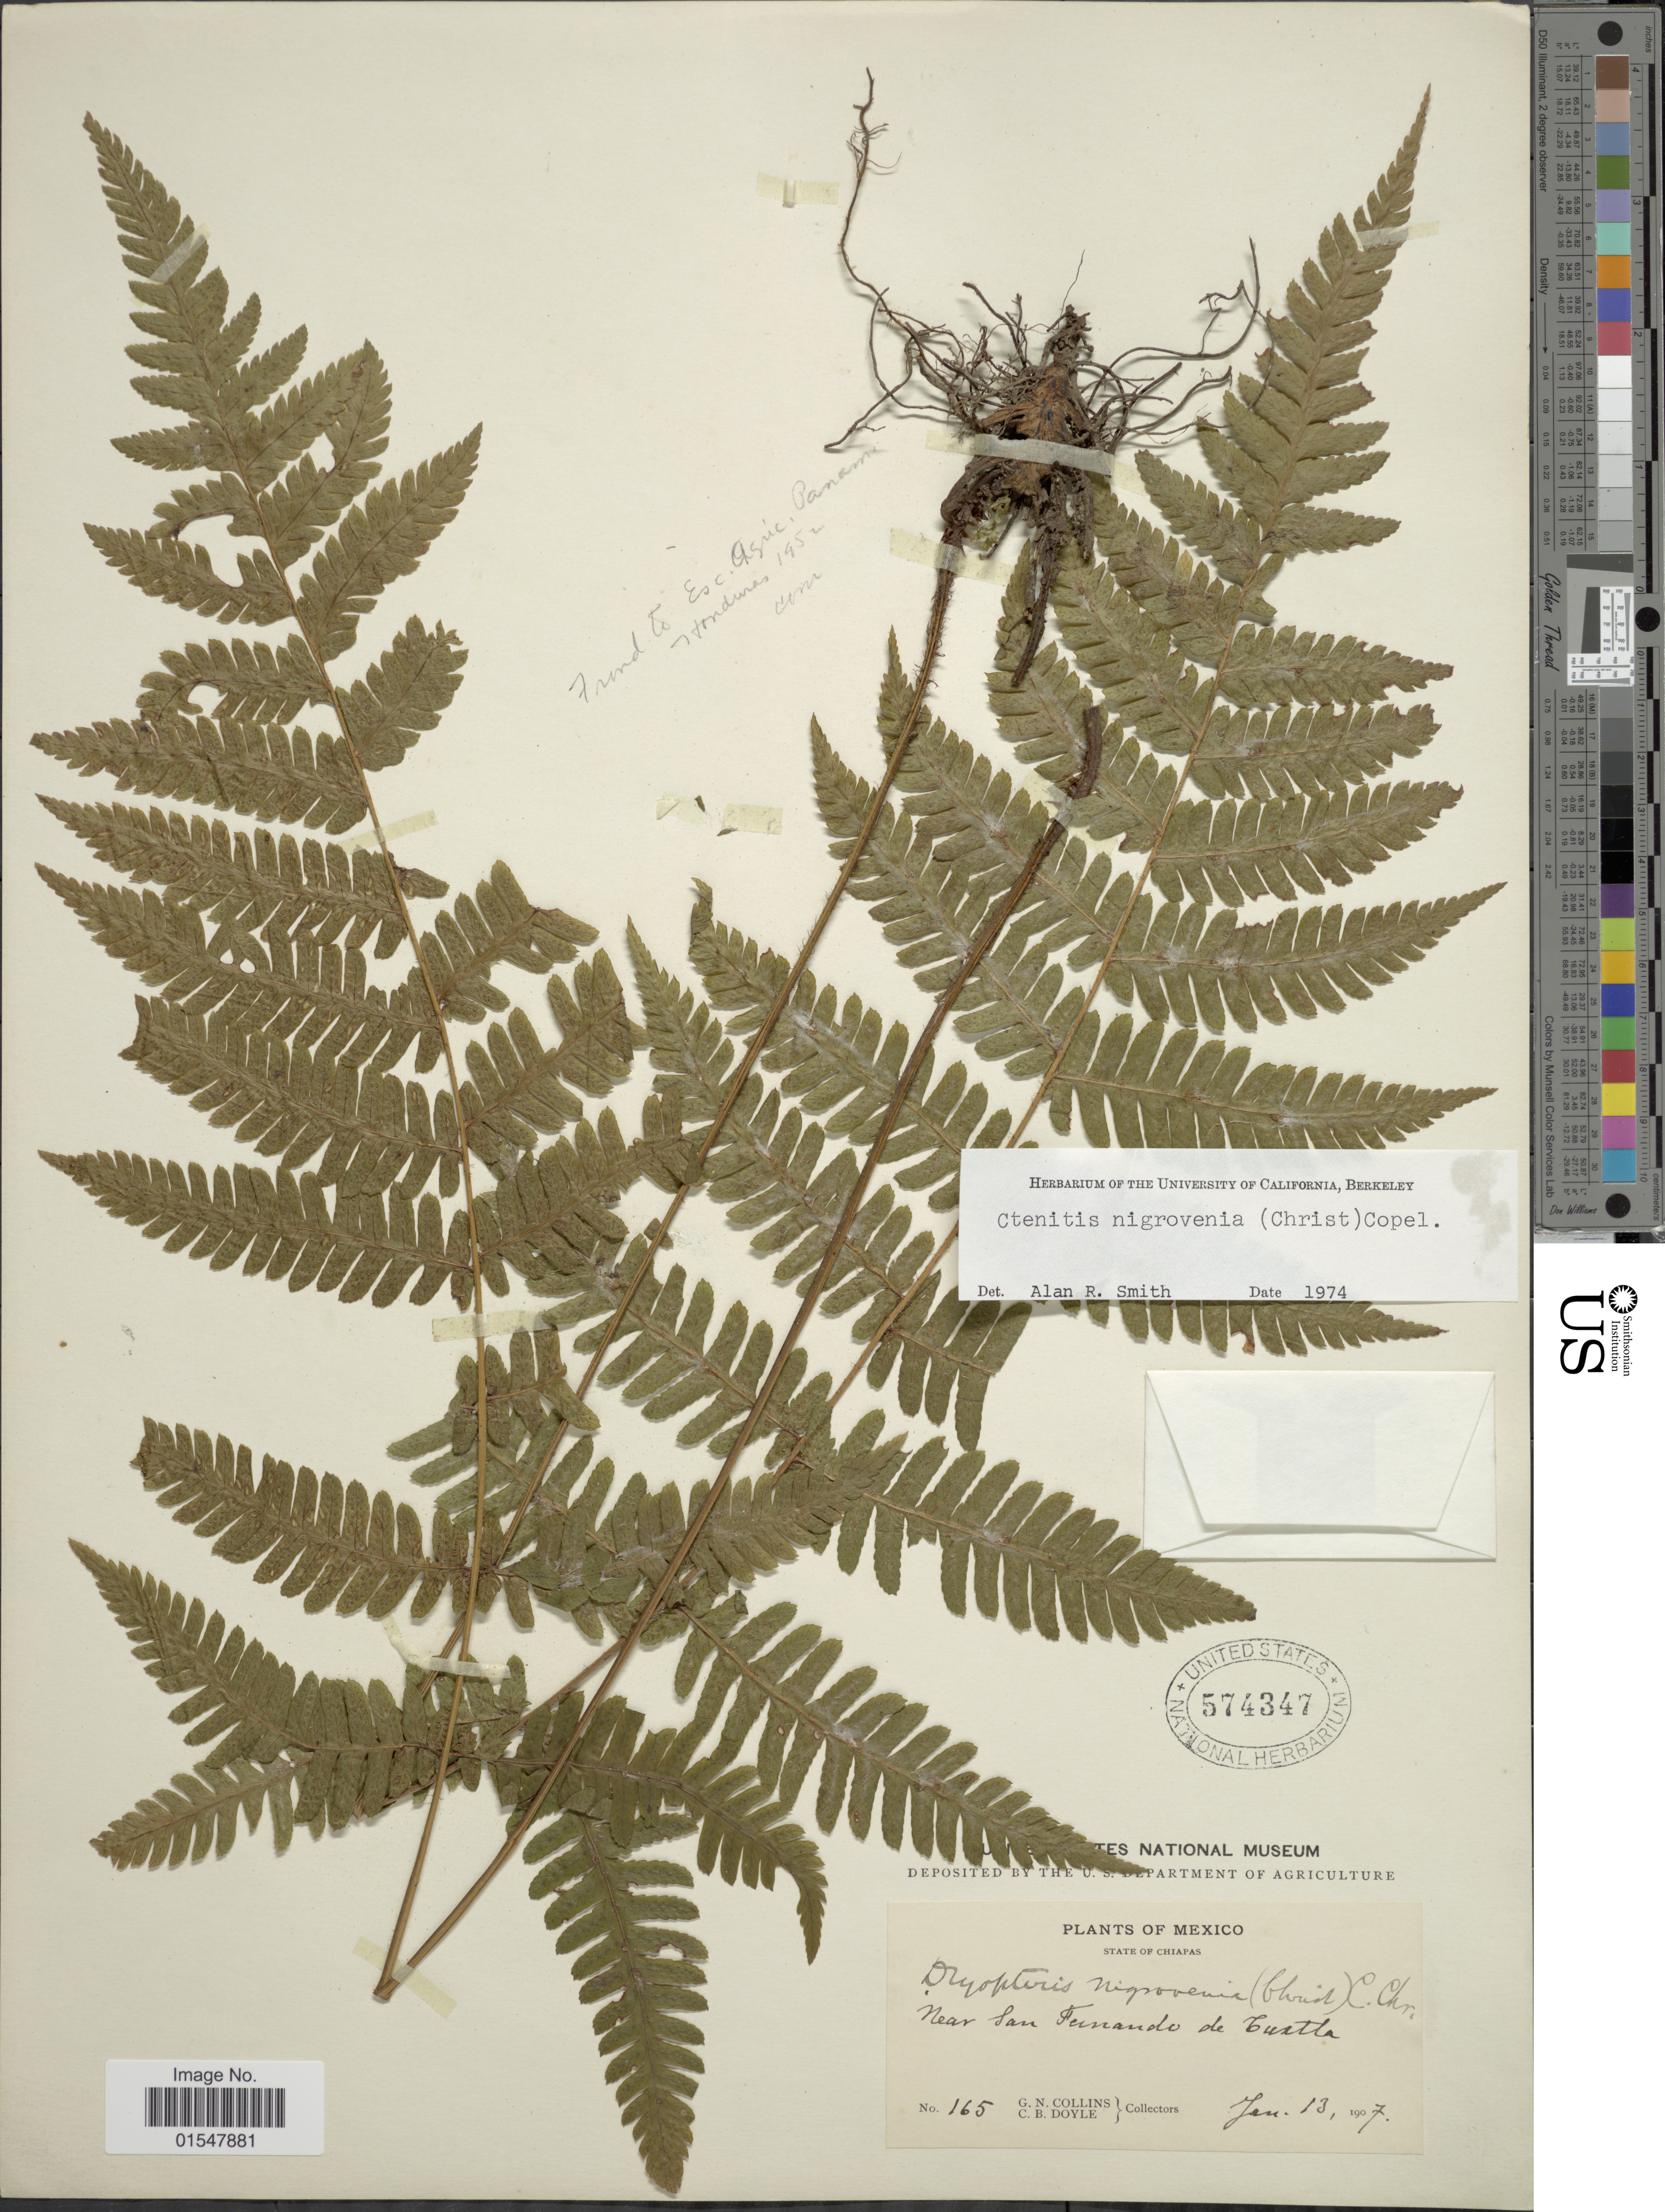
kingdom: Plantae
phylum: Tracheophyta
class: Polypodiopsida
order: Polypodiales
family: Dryopteridaceae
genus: Ctenitis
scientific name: Ctenitis nigrovenia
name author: (Christ) Copel.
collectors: G. Collins & C. Doyle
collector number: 165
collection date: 1907-01-13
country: Mexico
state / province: Chiapas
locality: Mexico, State of Chiapas, near San Fernando de Tuxtla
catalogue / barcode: US 574347